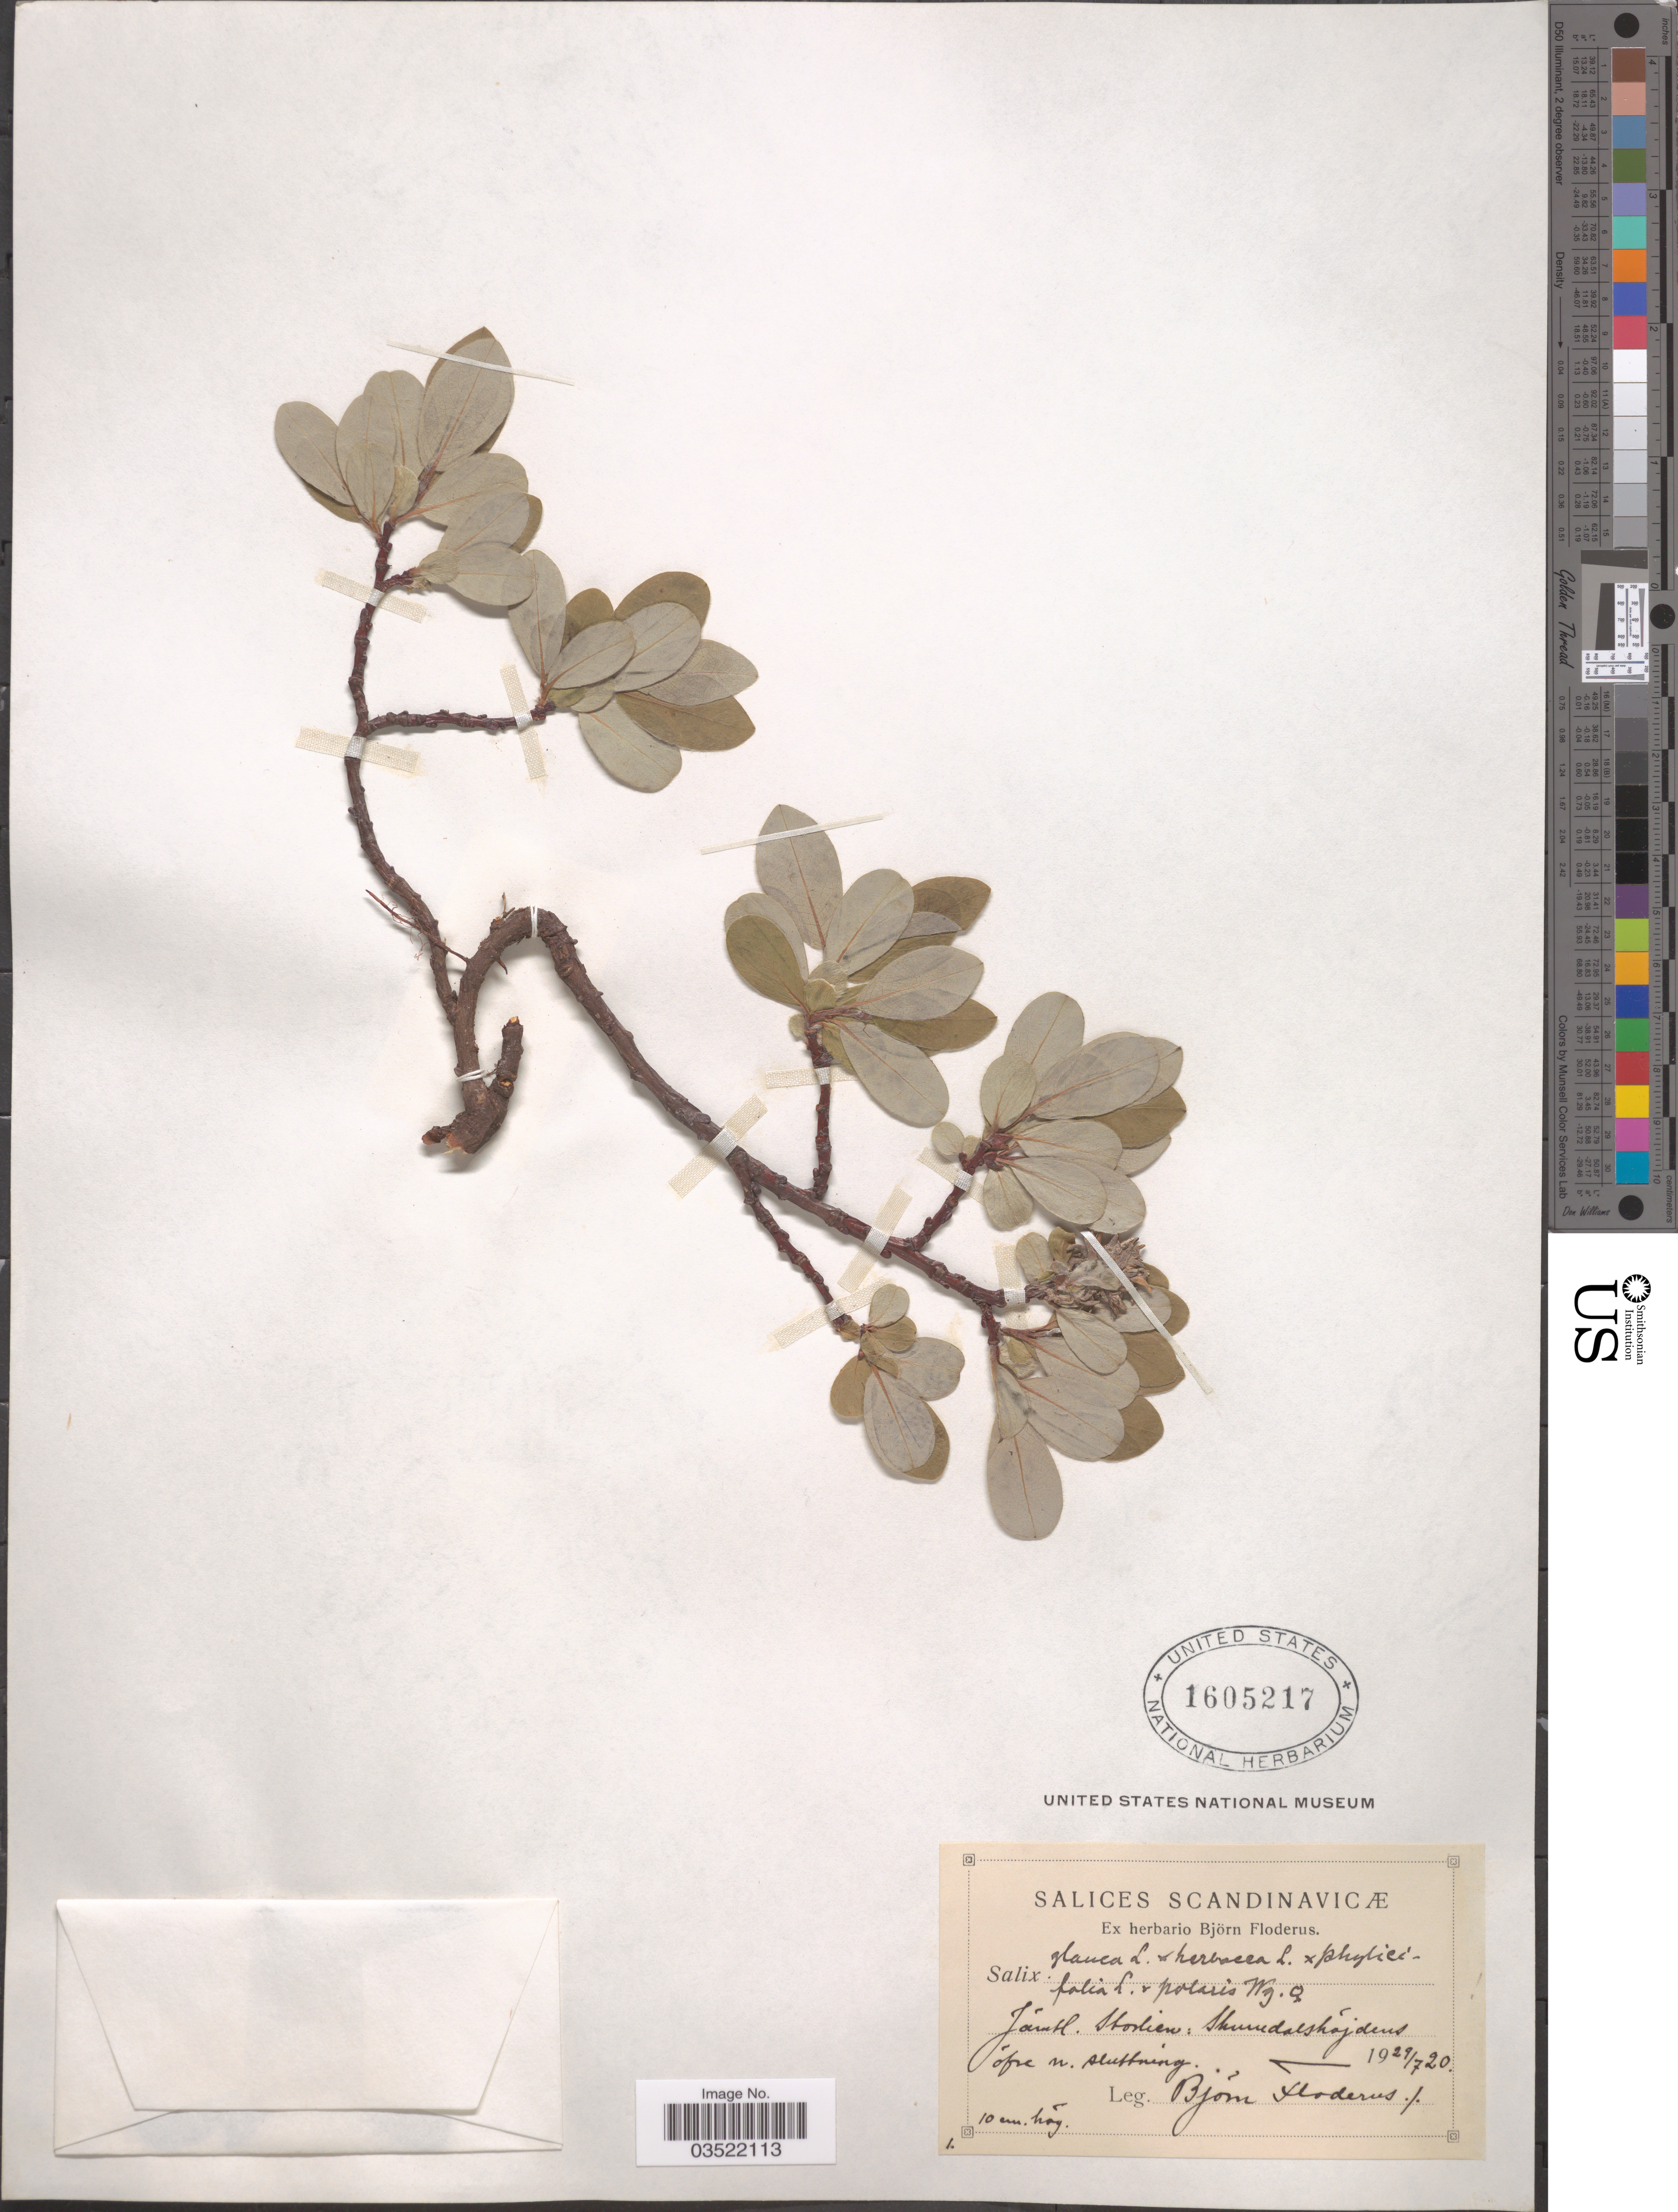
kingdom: Plantae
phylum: Tracheophyta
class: Magnoliopsida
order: Malpighiales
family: Salicaceae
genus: Salix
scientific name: Salix glauca x S. herbacea L. x S. phylicifolia L. x S. polaris Wahlenb.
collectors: B. G. O. Floderus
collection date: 1920-07-29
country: Sweden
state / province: Jämtland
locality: Scandinavicæ. Jämtl. Storlien: Skurdalshöjden öfre n. sluffning. [interpreted]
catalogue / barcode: US 1605217